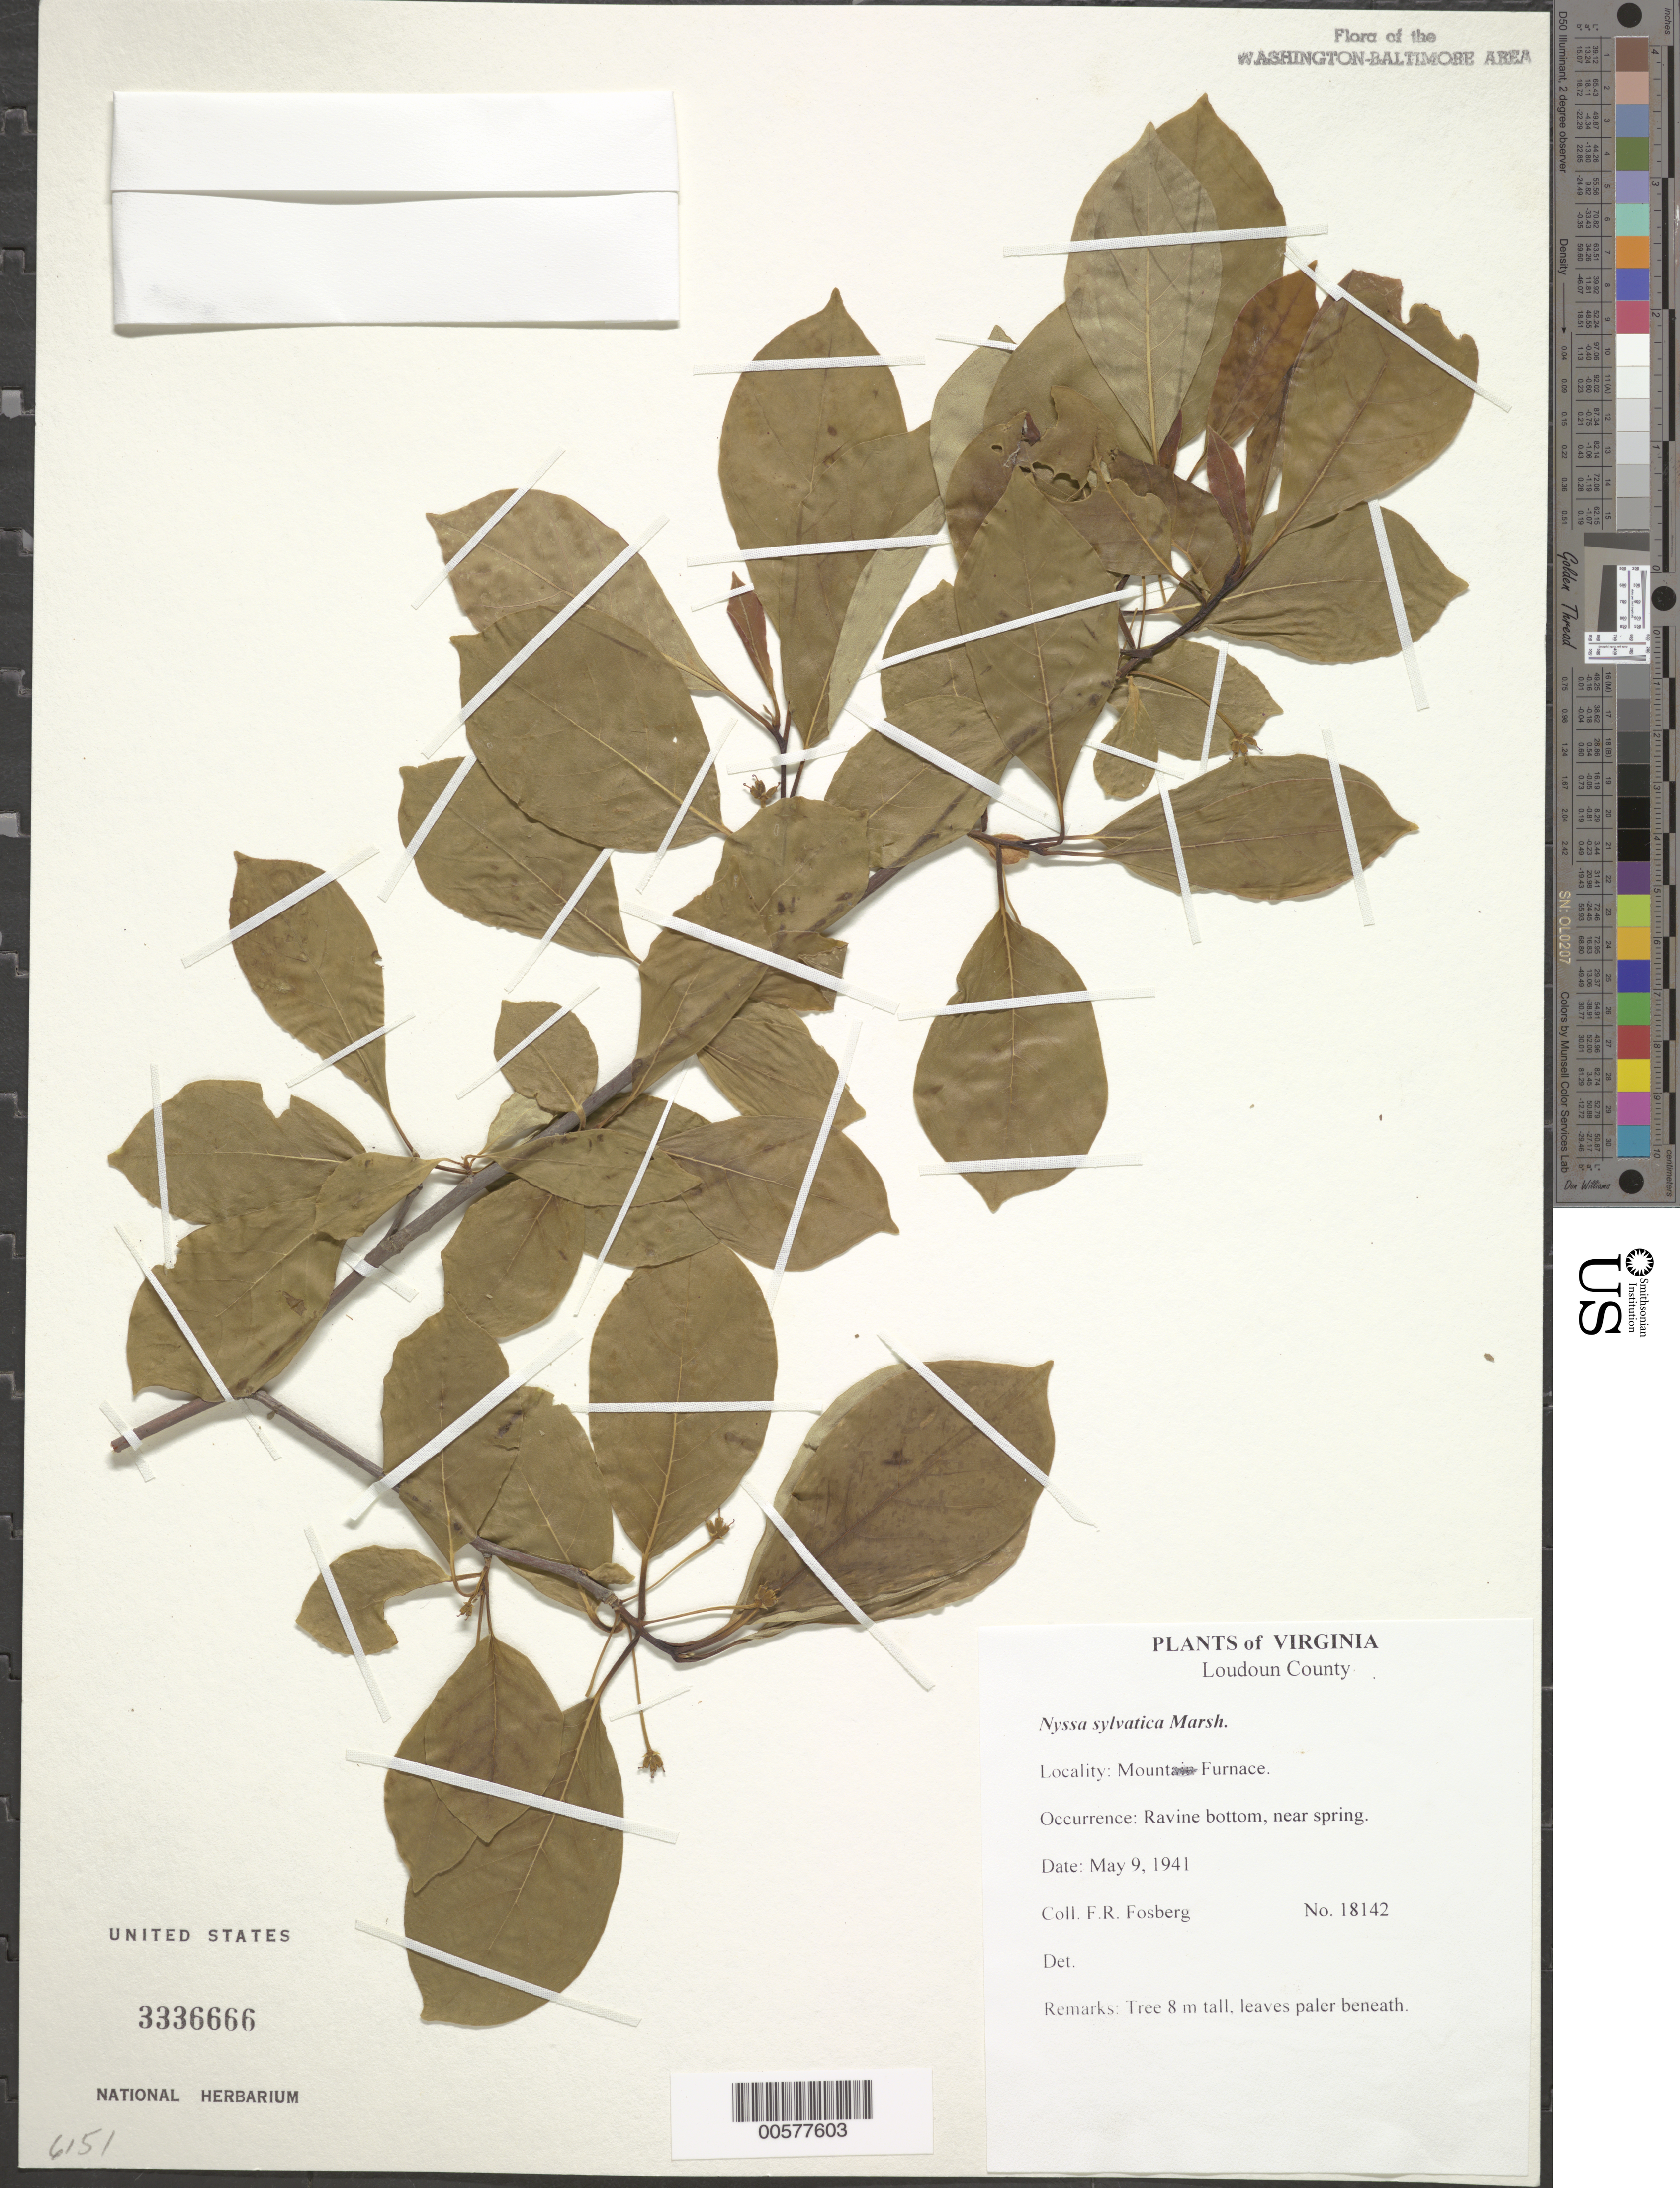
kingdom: Plantae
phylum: Tracheophyta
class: Magnoliopsida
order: Cornales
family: Nyssaceae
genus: Nyssa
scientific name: Nyssa sylvatica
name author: Marshall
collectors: F. R. Fosberg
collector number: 18142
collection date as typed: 09 May 1941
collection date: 1941-05-09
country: United States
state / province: Virginia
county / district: Loudoun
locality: Mountain Furnace.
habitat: Ravine bottom, near spring.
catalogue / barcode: US 3336666